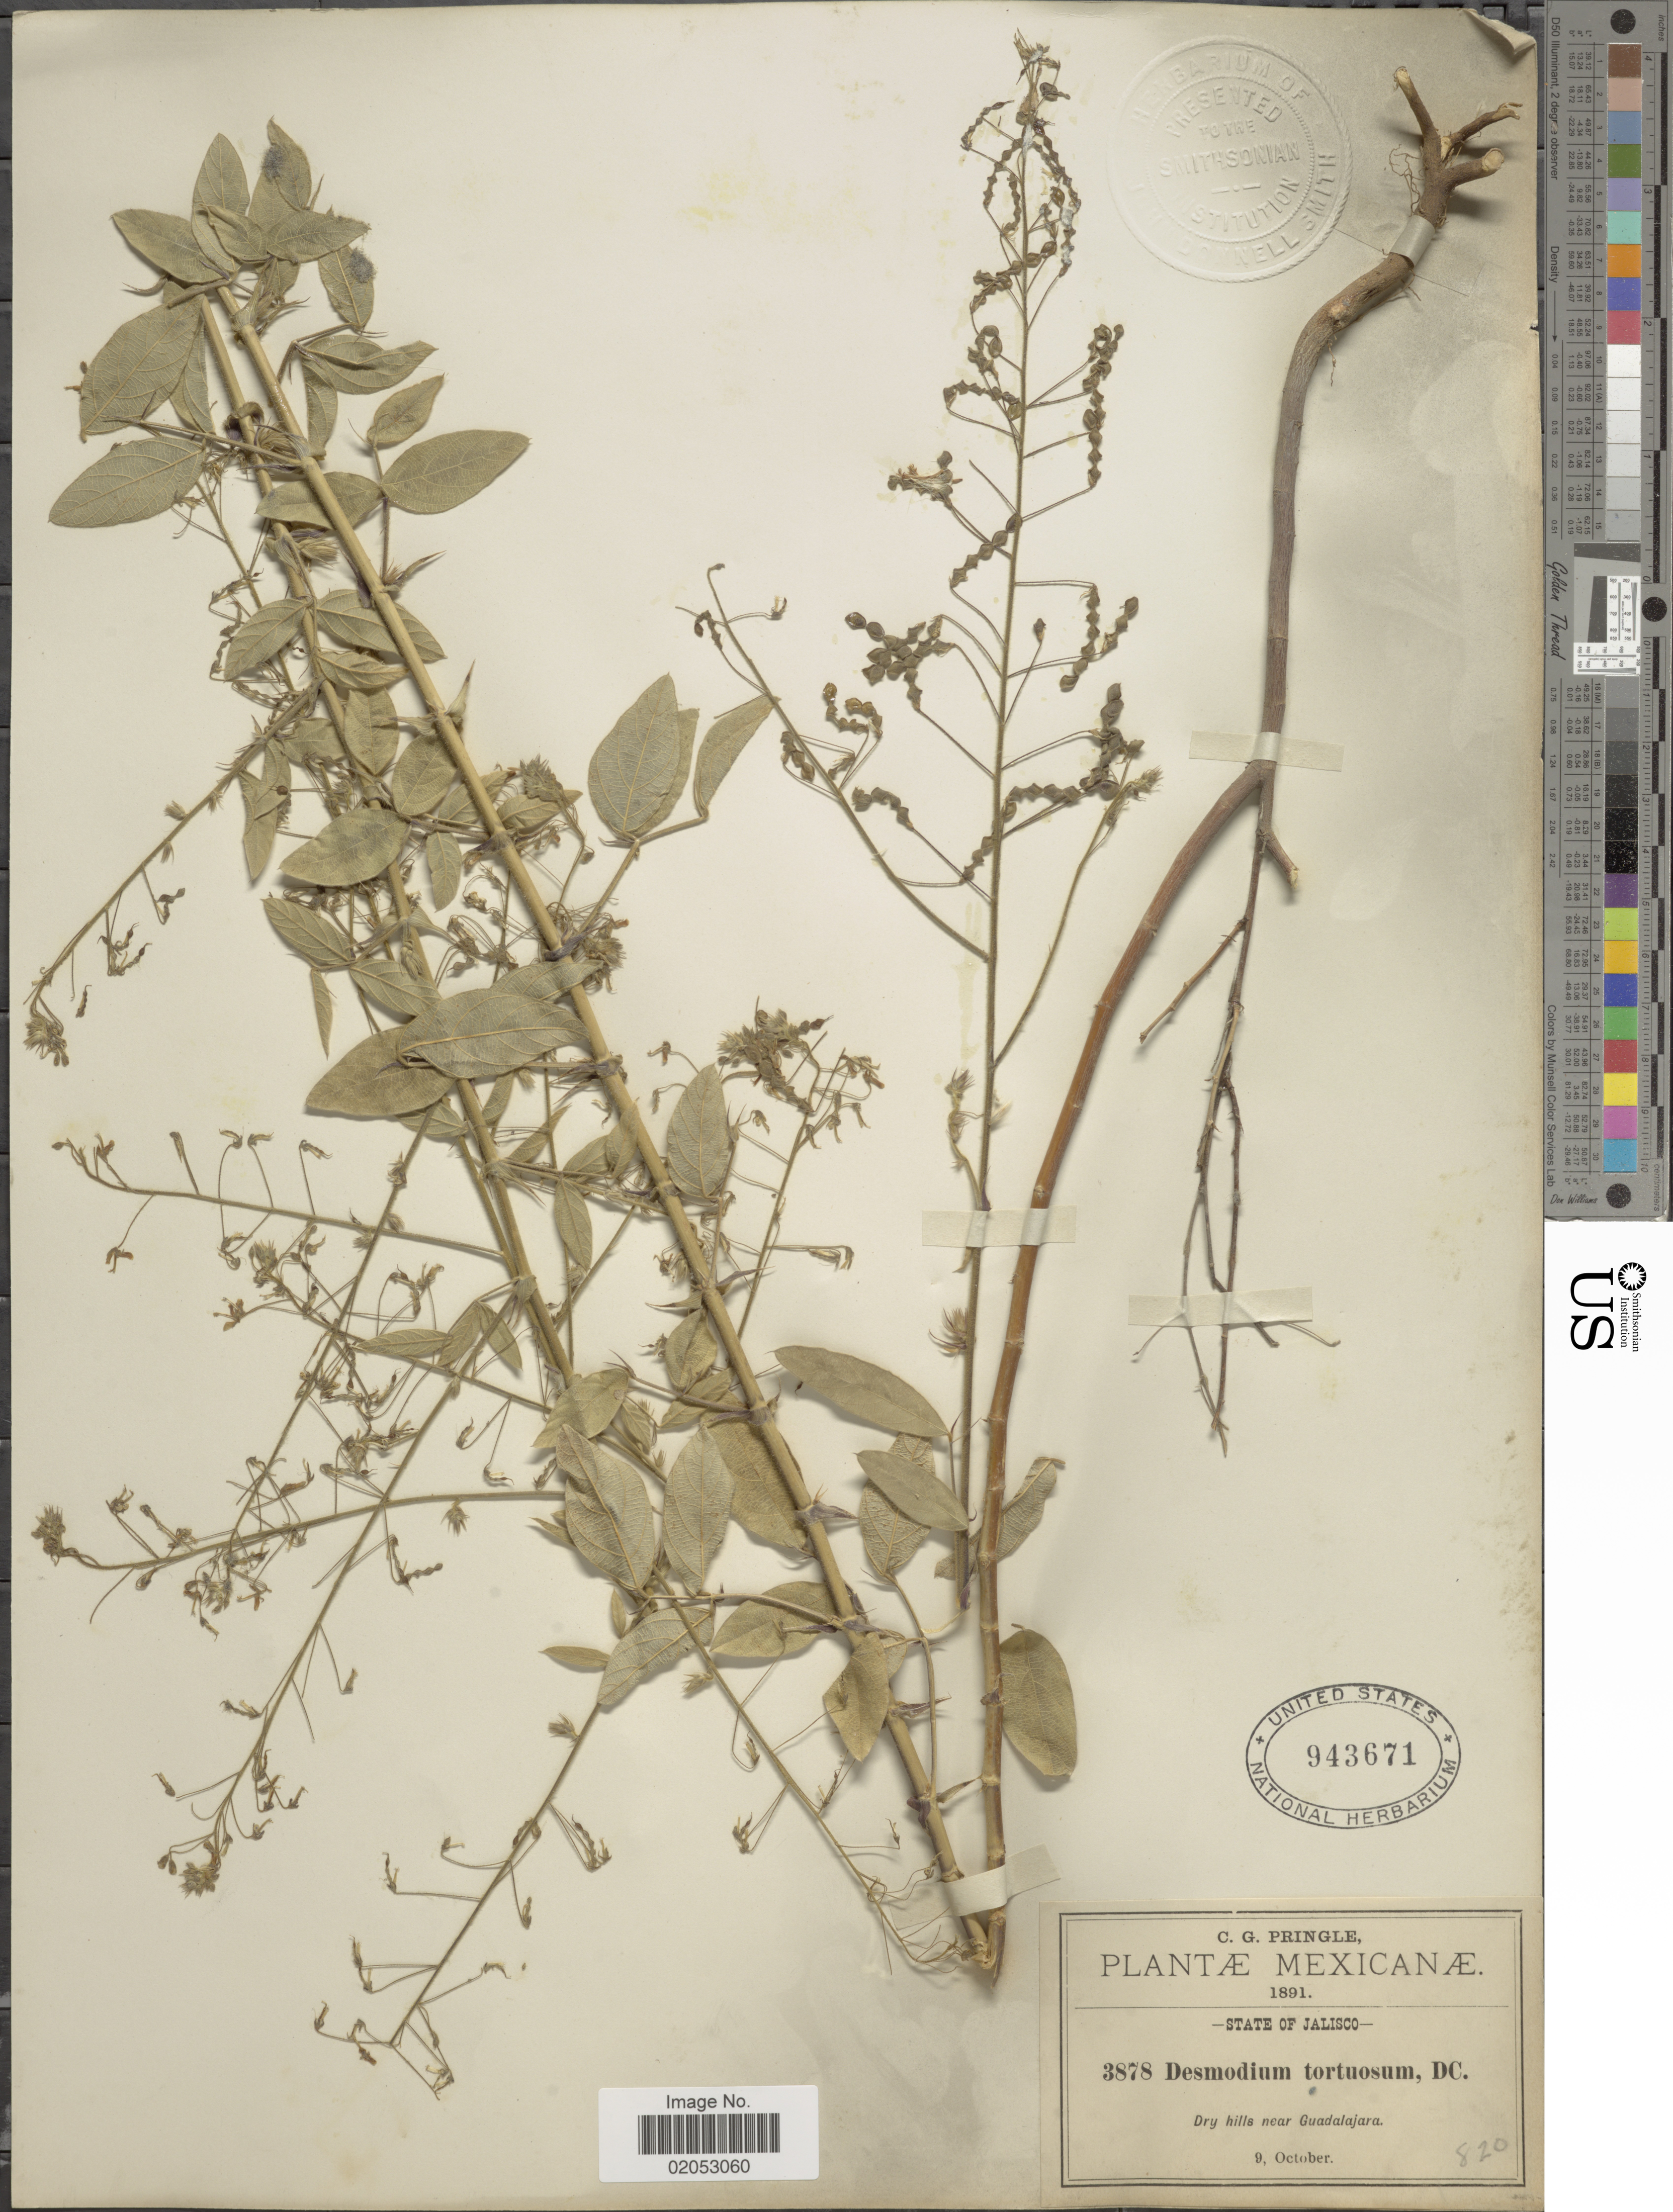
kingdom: Plantae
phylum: Tracheophyta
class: Magnoliopsida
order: Fabales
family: Fabaceae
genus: Desmodium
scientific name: Desmodium tortuosum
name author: (Sw.) DC.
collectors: C. G. Pringle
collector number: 3878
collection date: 1891-10-09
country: Mexico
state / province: Jalisco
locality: State of Jalisco. Dry hills near Guadalajara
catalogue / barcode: US 943671